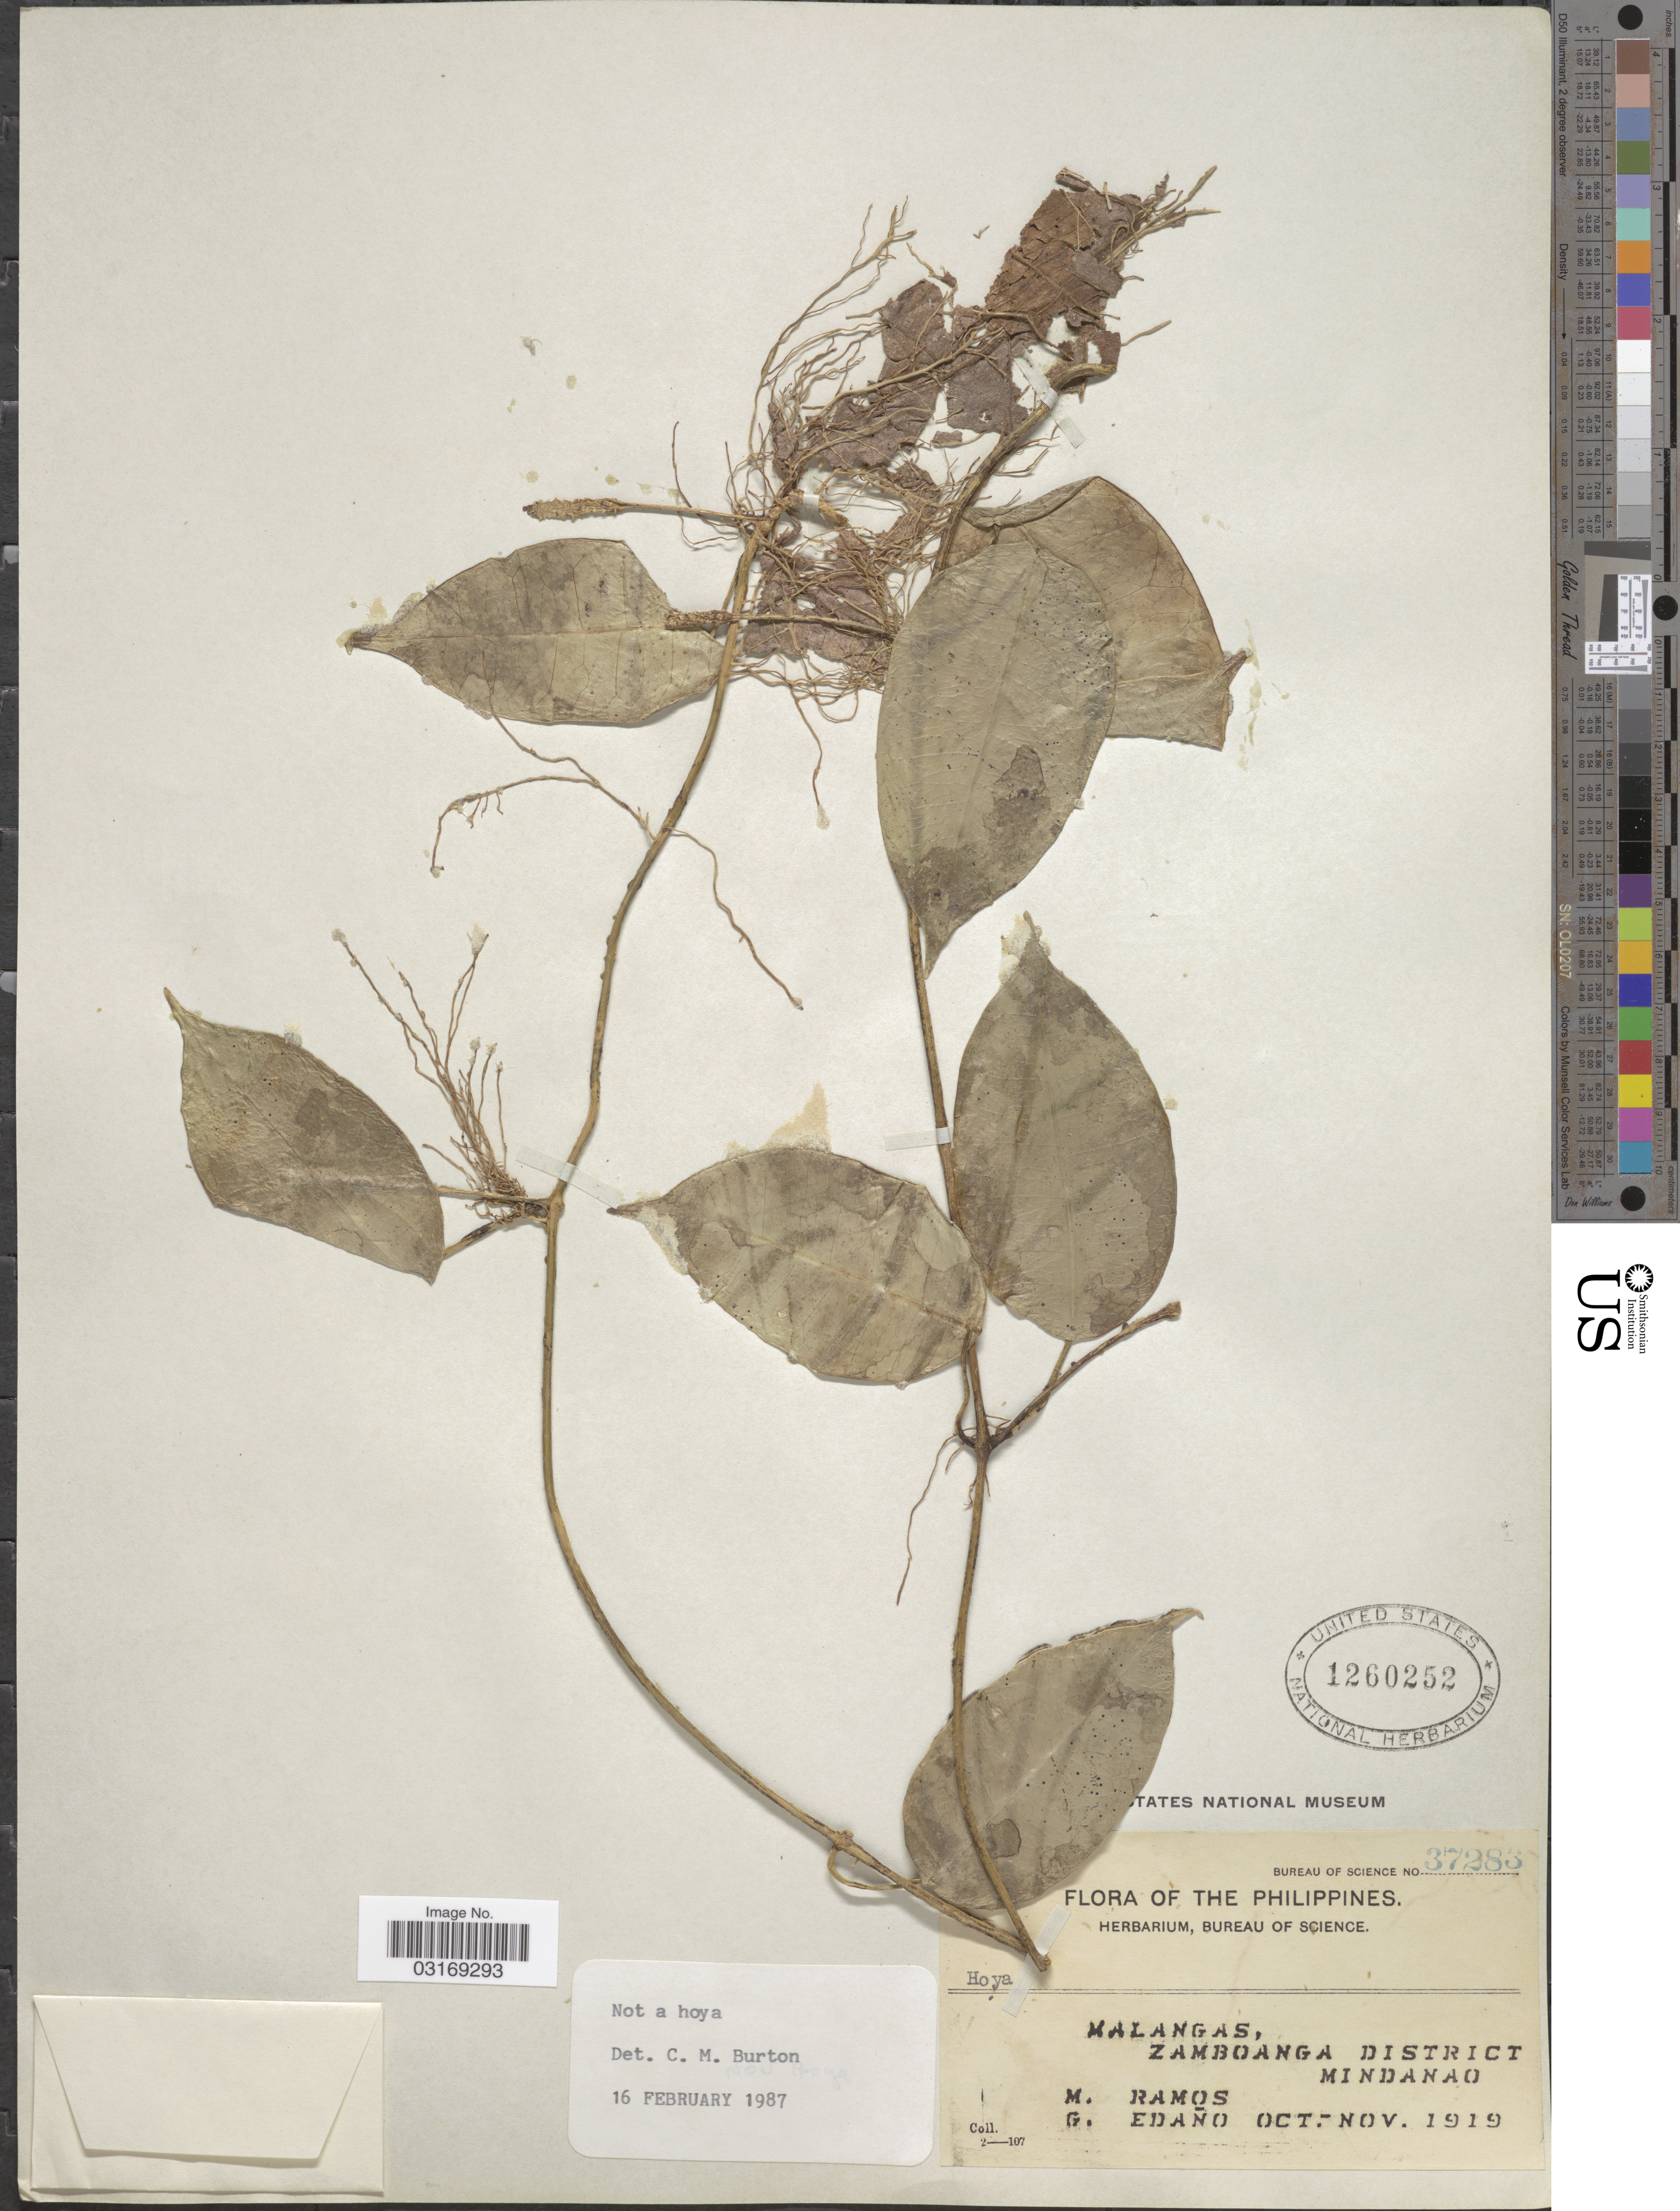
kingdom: Plantae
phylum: Tracheophyta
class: Magnoliopsida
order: Gentianales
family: Apocynaceae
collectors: M. Ramos & G. Edaño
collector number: Bureau of Science 37283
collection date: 1919-10/1919-11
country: Philippines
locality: Malangas, Zamboanga District. Mindanao.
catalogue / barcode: US 1260252